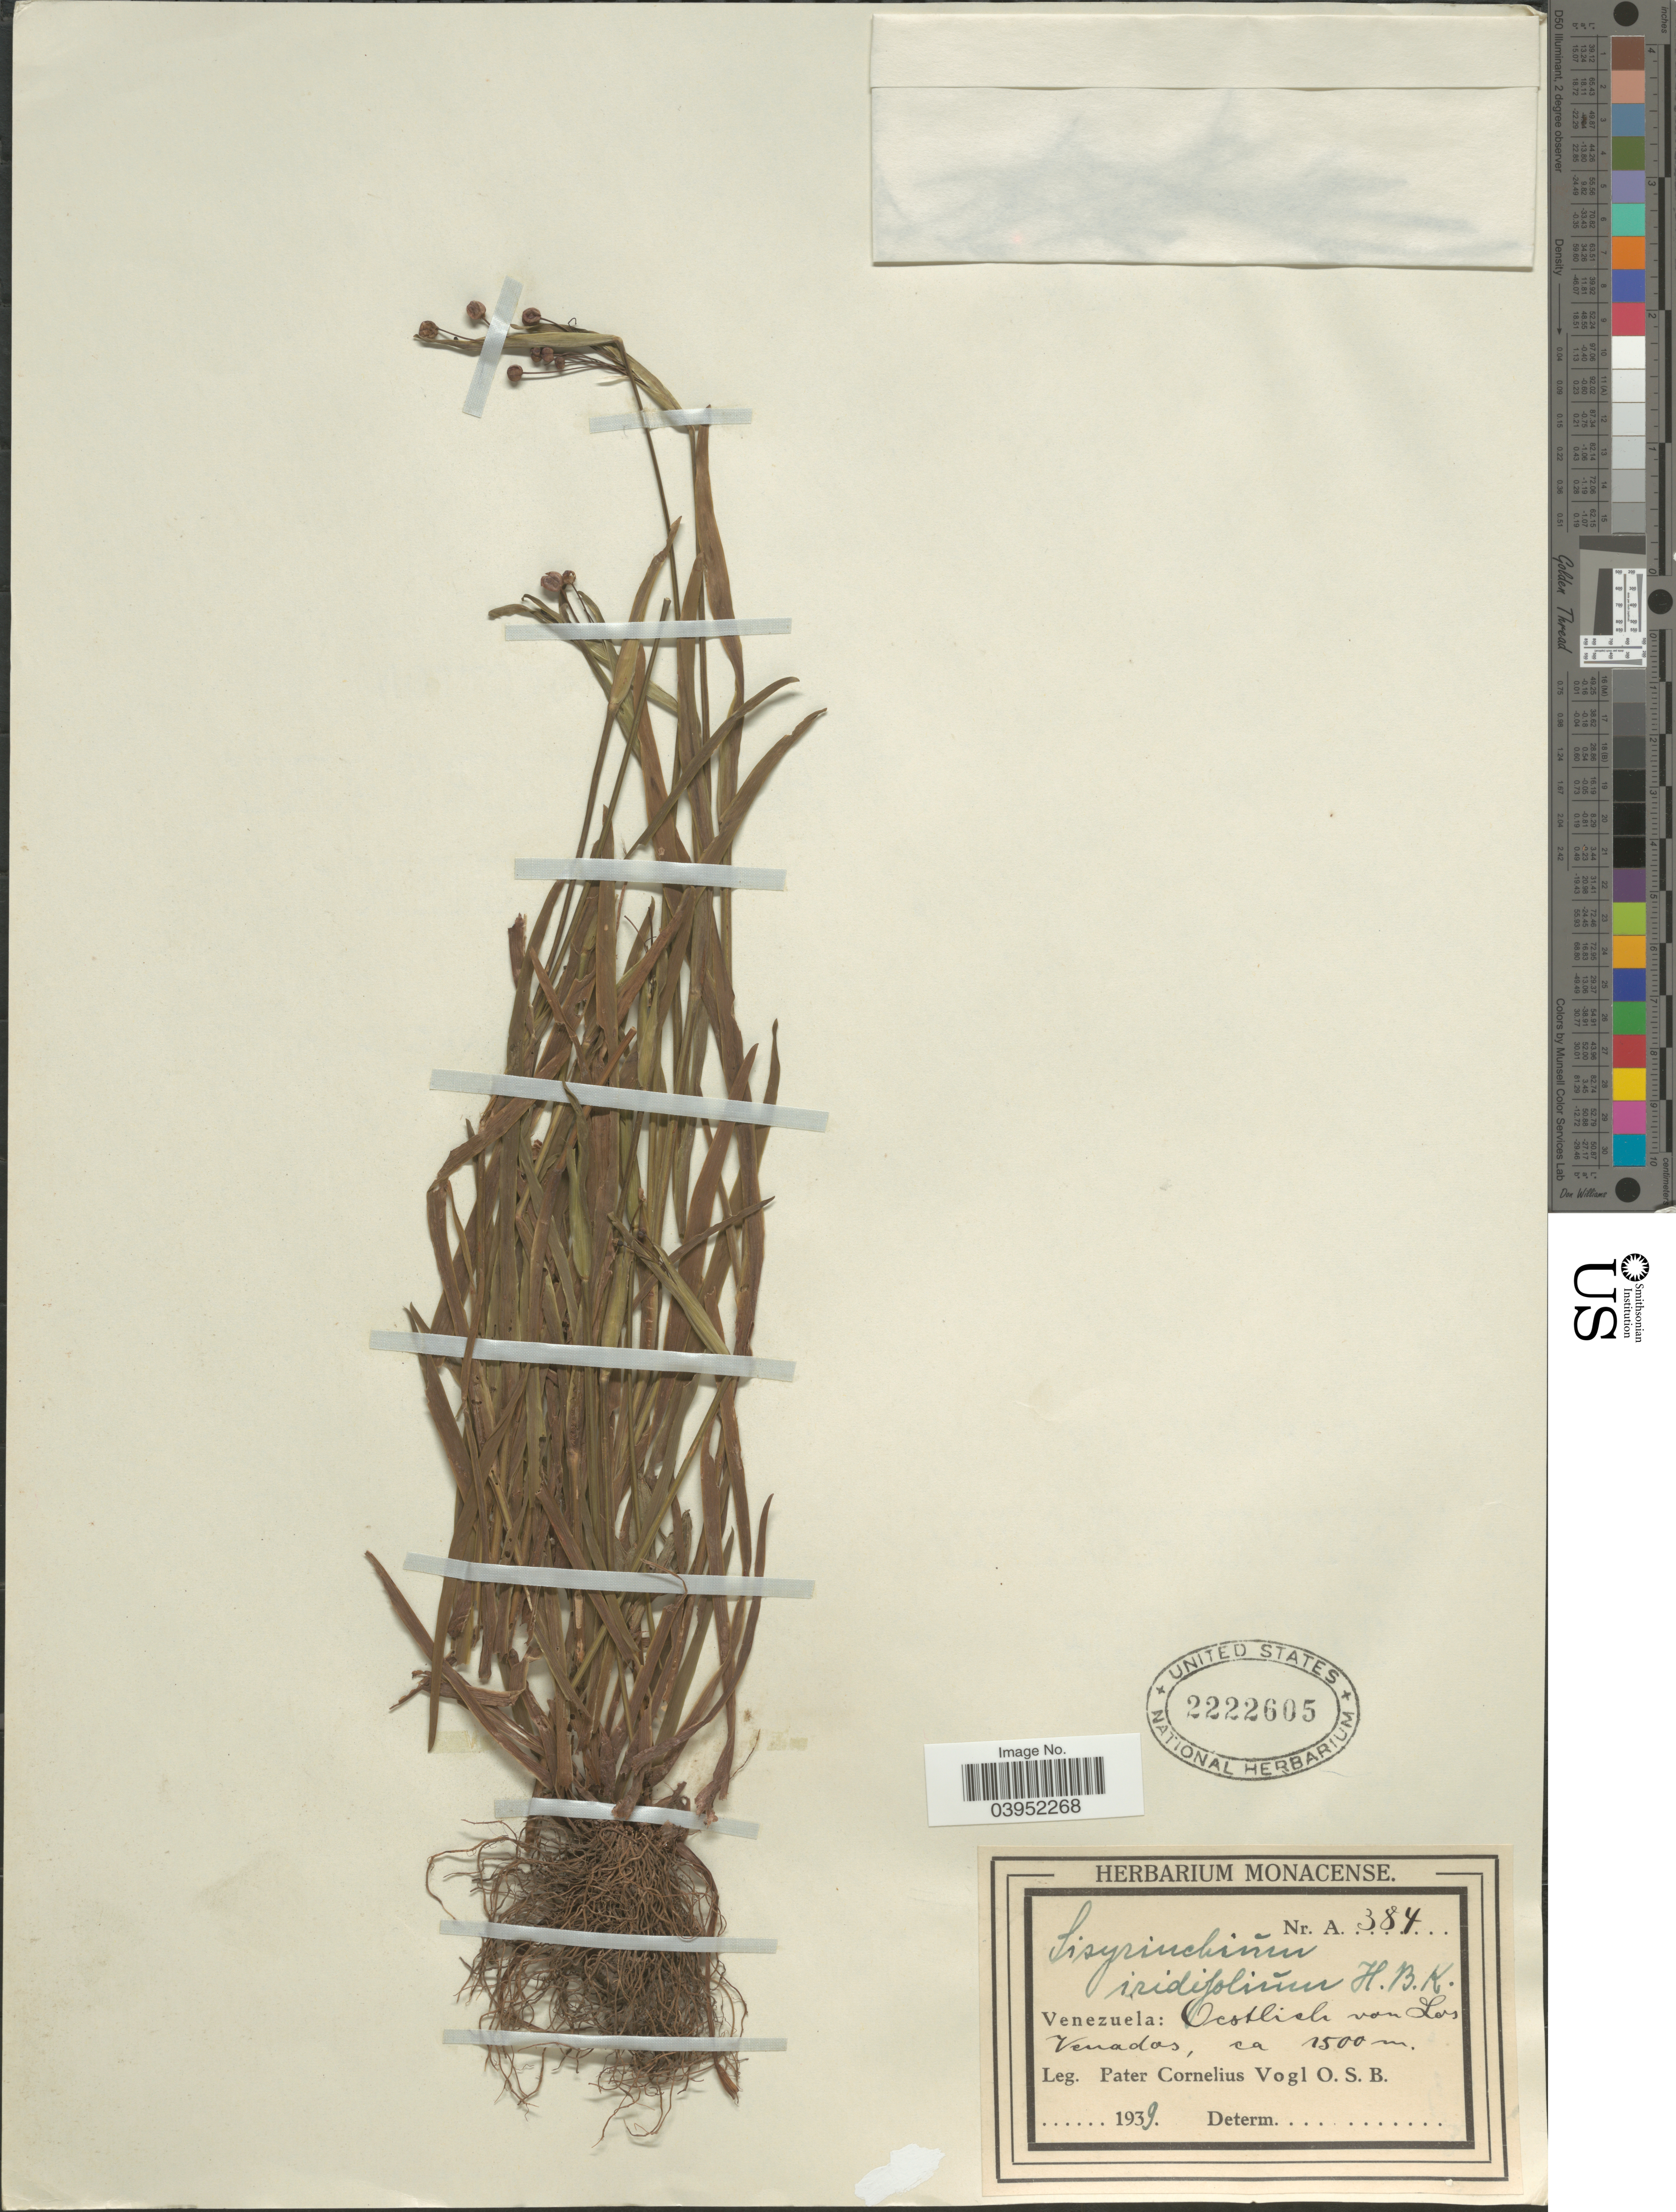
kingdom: Plantae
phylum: Tracheophyta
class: Liliopsida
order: Asparagales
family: Iridaceae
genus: Sisyrinchium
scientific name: Sisyrinchium micranthum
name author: Cav.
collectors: P. Vogl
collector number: A 384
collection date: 1939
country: Venezuela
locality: Oestlich von Los Venados.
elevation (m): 1500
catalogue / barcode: US 2222605